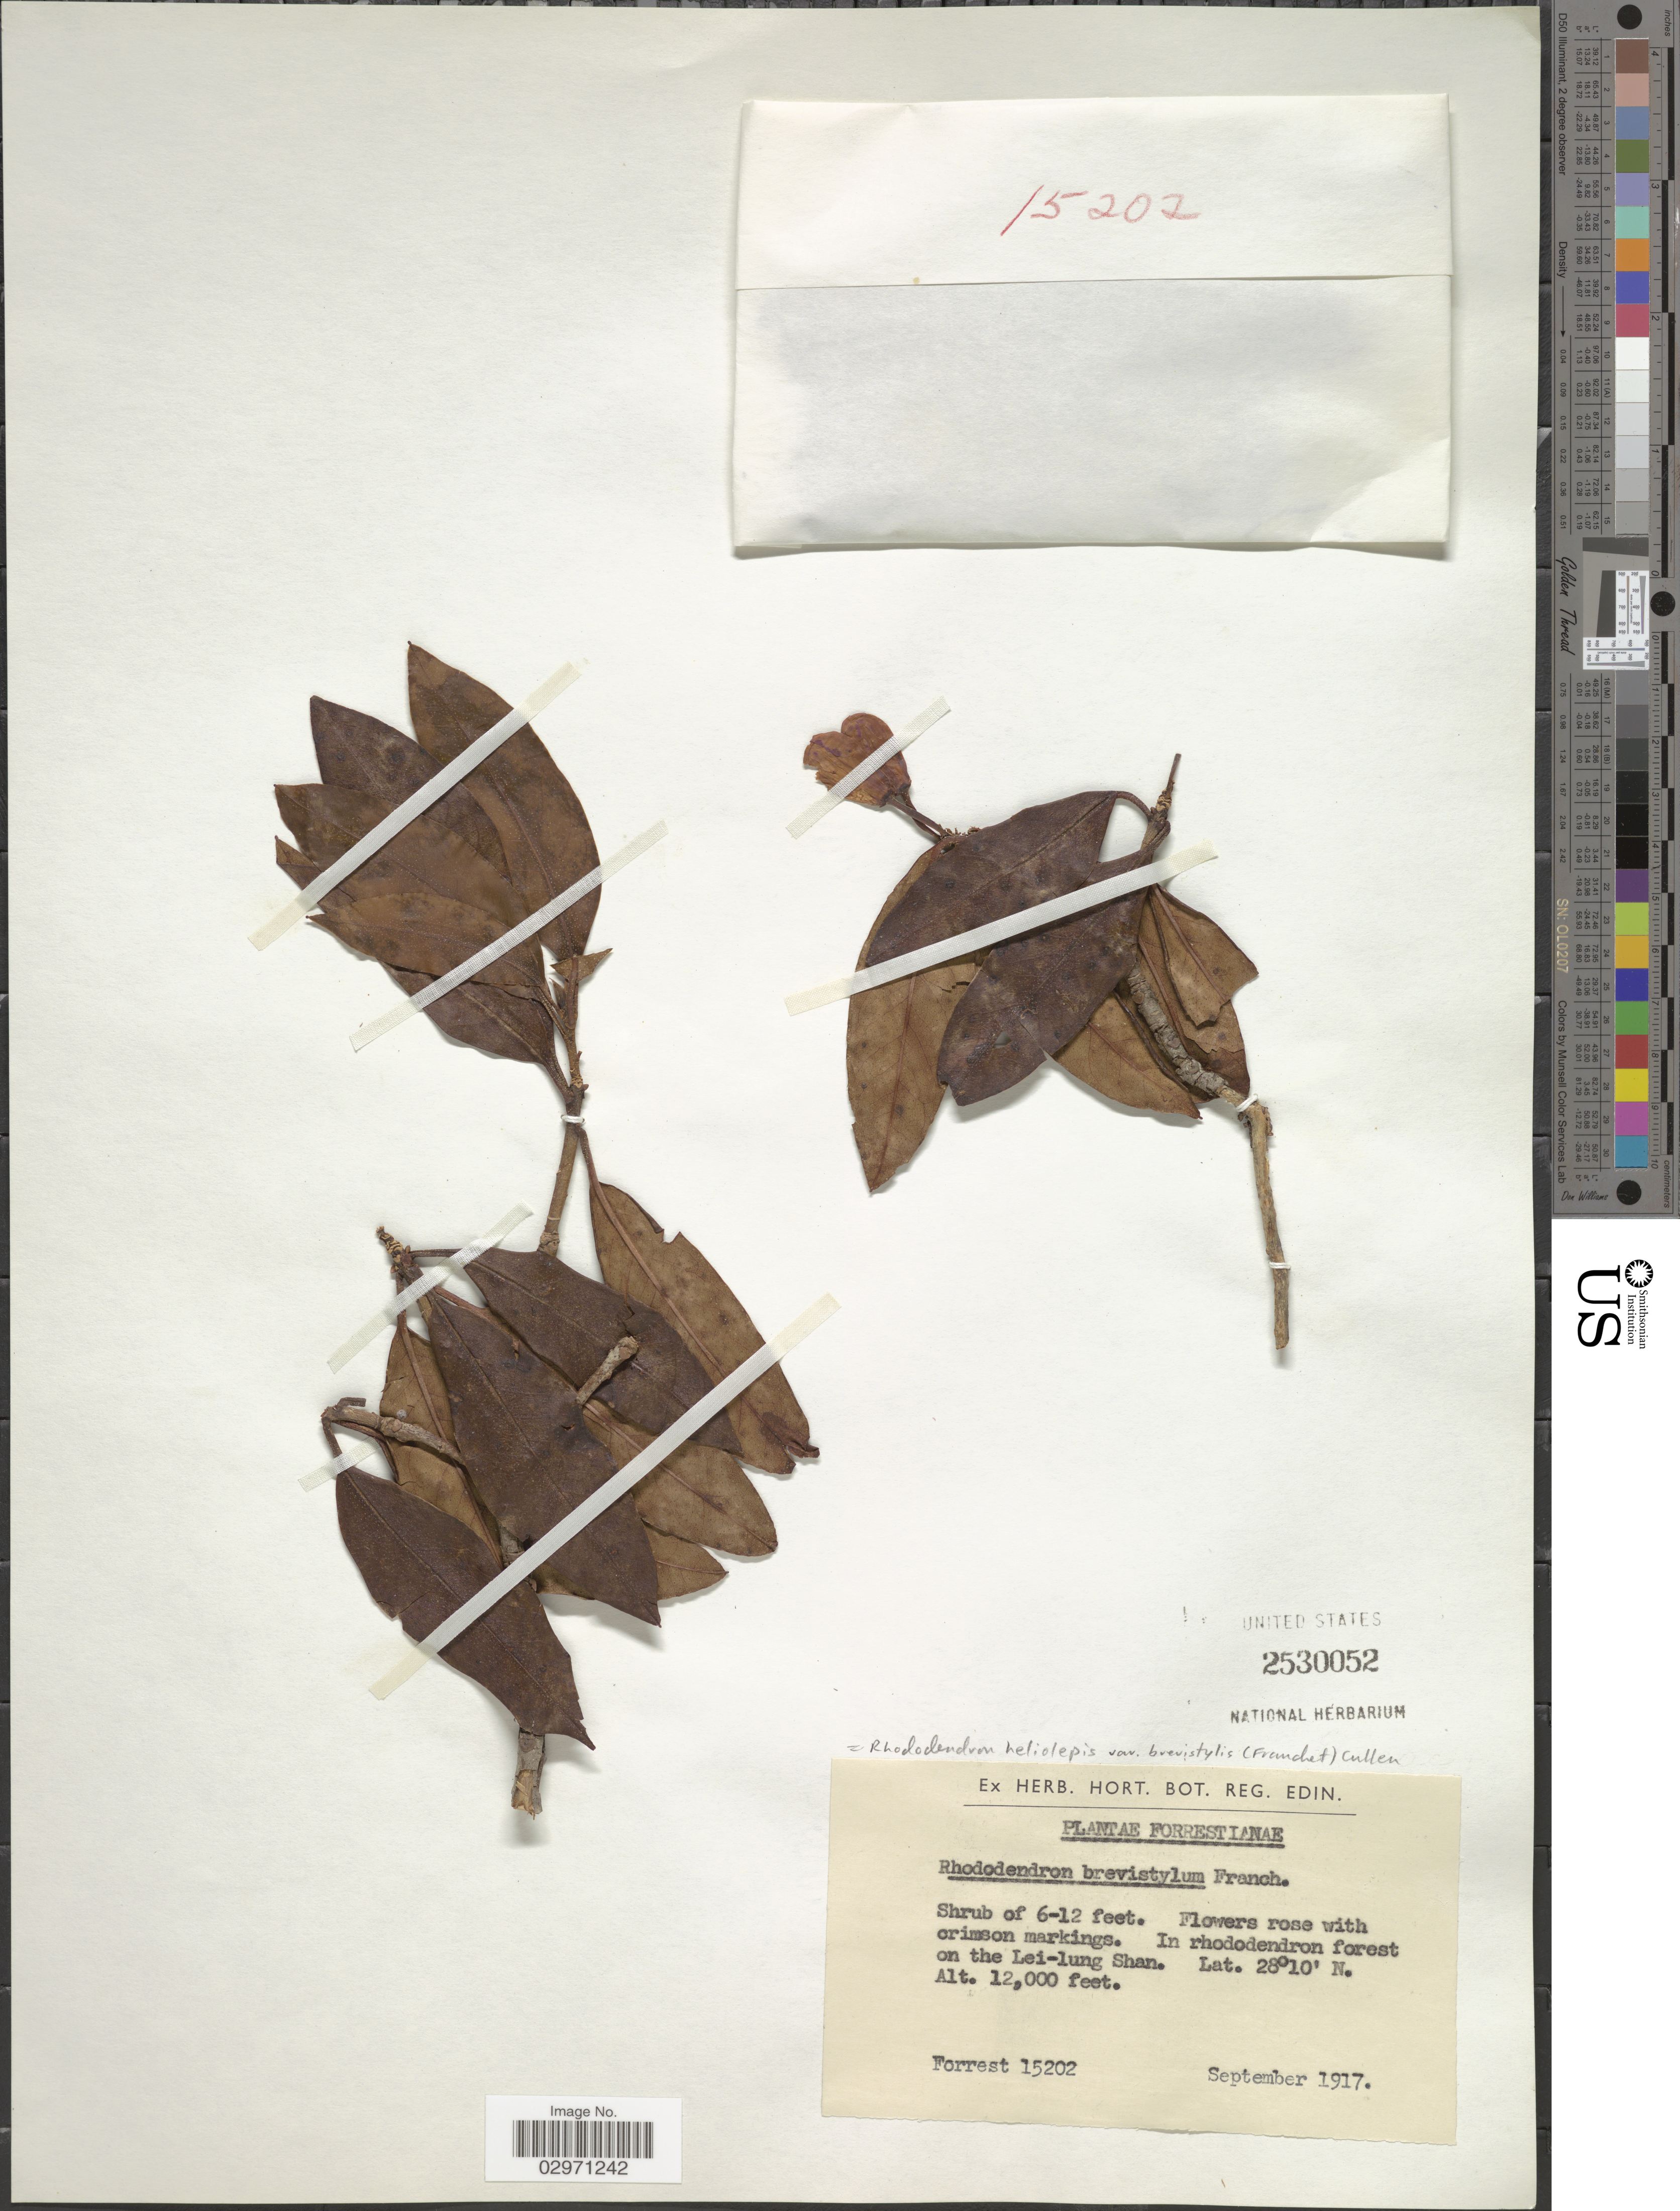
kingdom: Plantae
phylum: Tracheophyta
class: Magnoliopsida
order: Ericales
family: Ericaceae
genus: Rhododendron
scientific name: Rhododendron heliolepis var. brevistylum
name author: (Franch.) Cullen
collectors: -. Forrest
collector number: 15202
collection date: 1917-09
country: China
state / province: Yunnan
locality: On the Lei-lung Shan.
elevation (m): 3658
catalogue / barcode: US 2530052